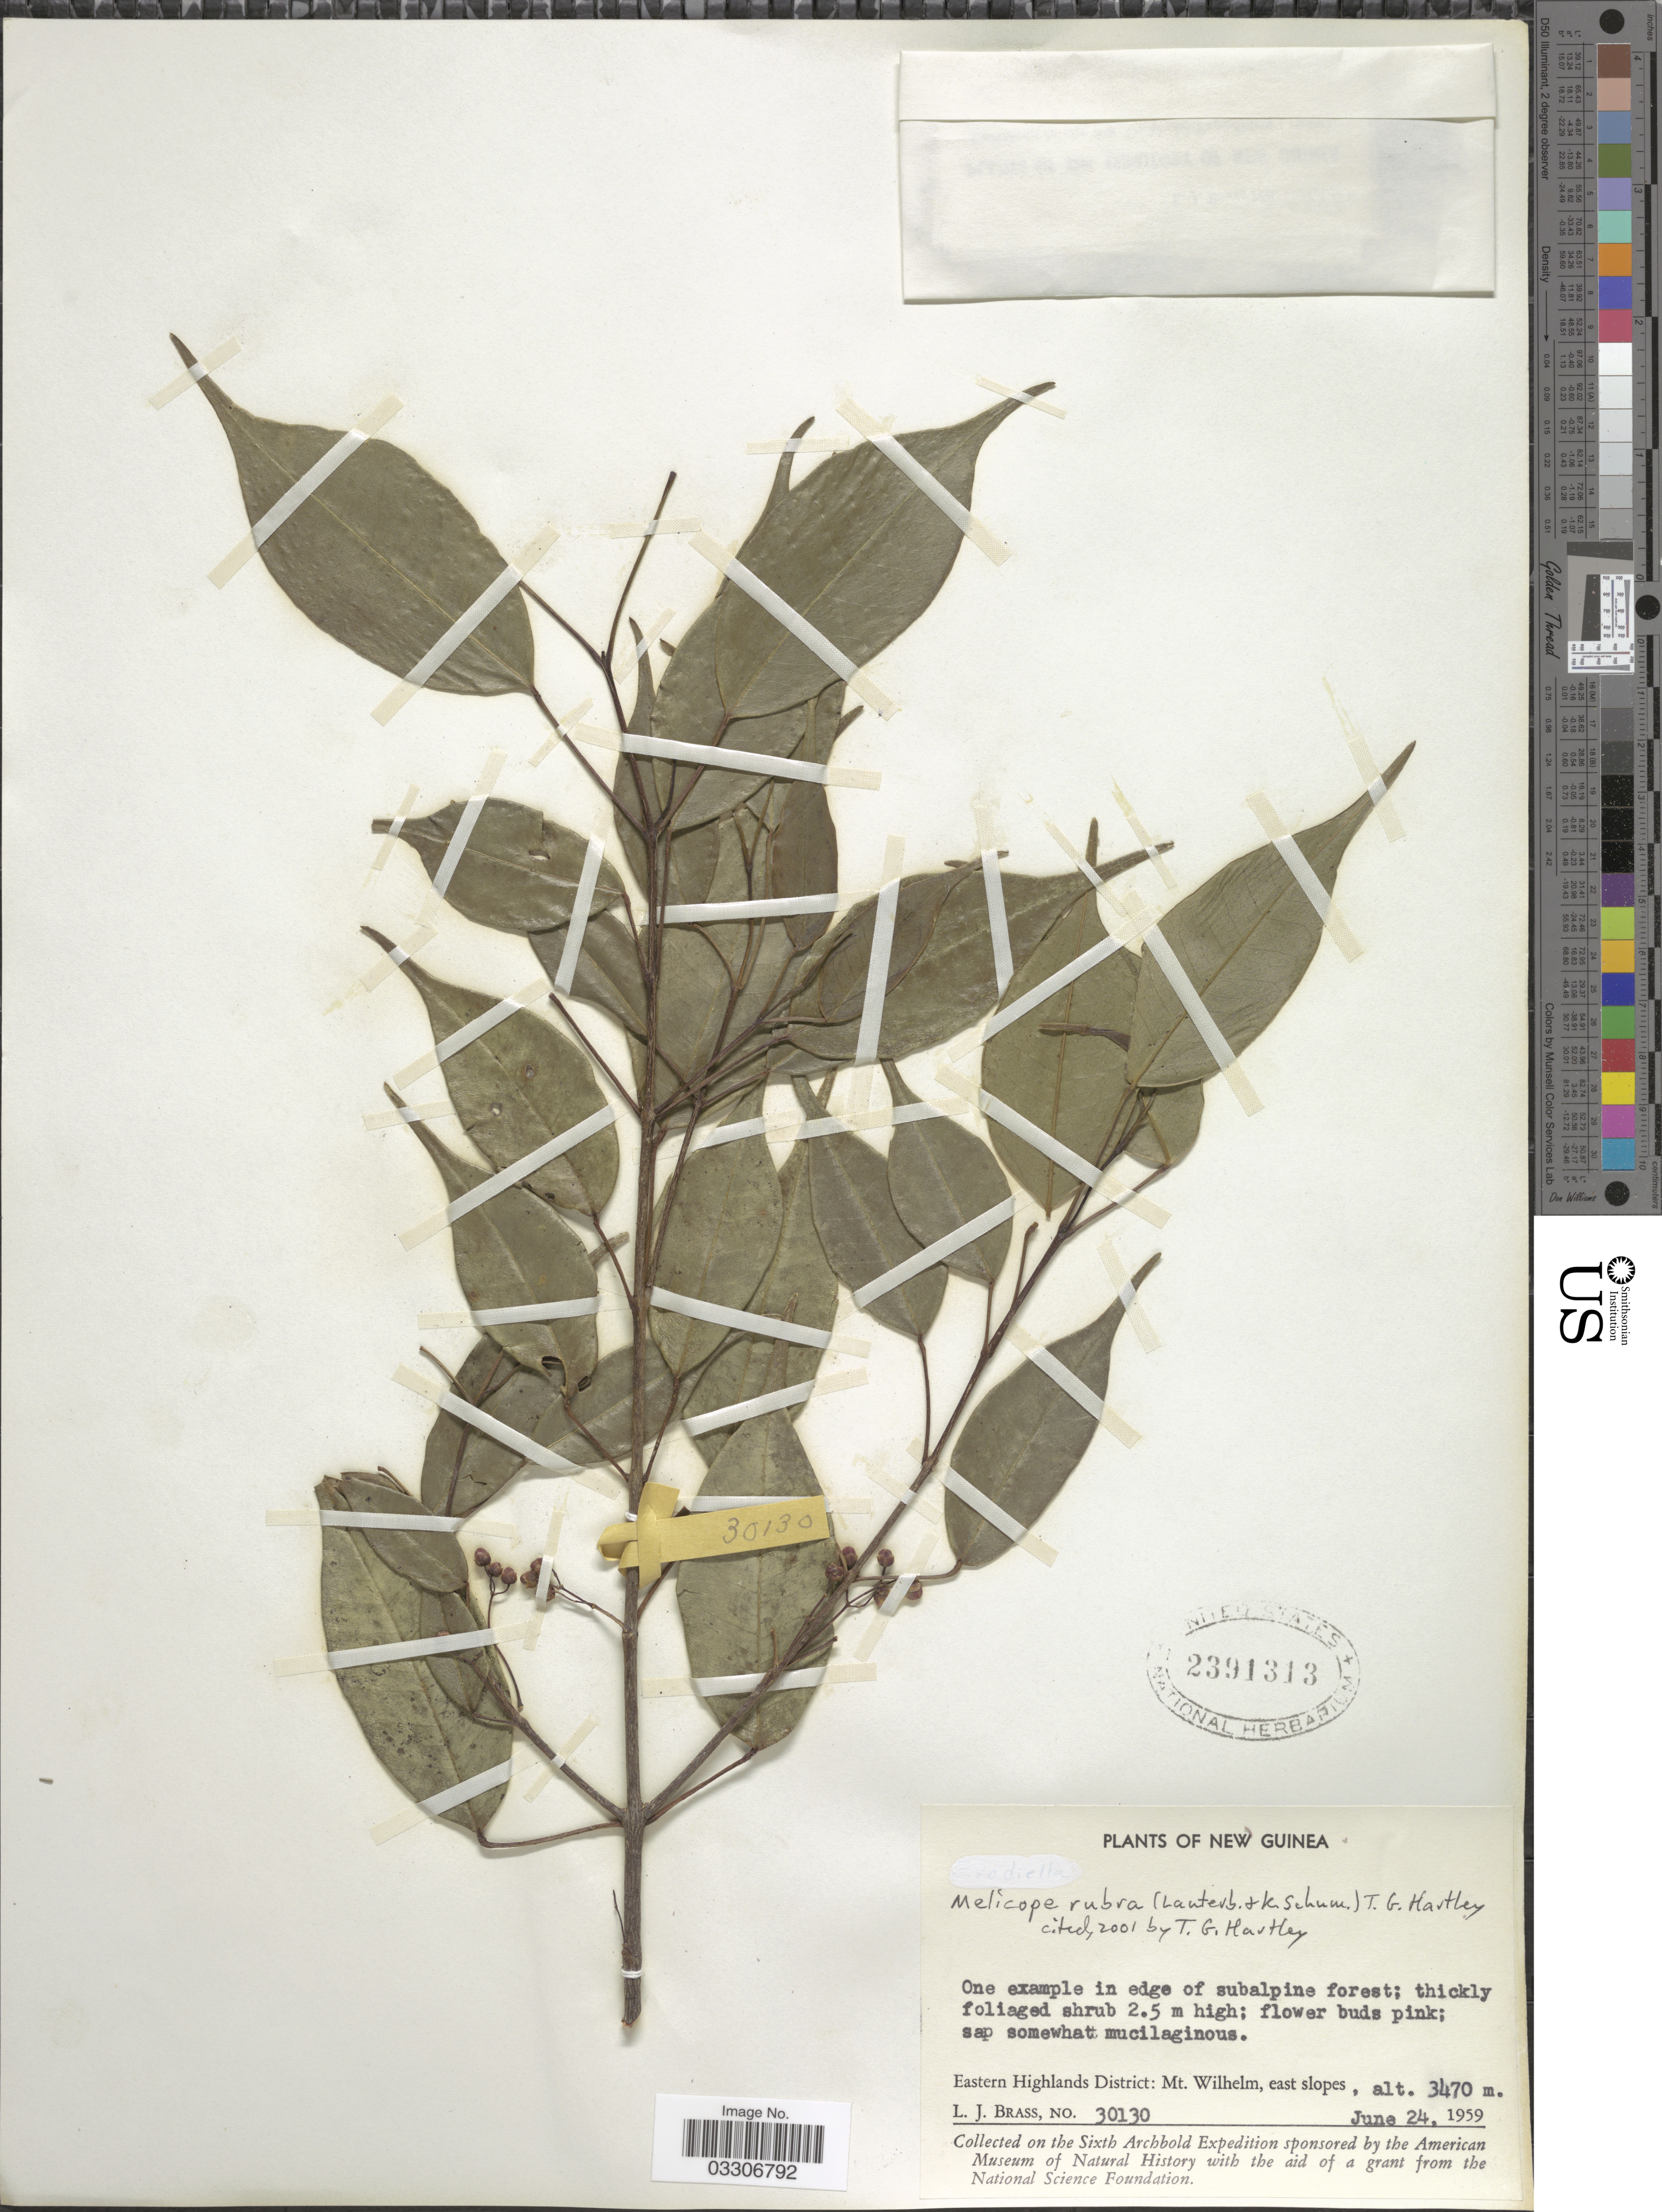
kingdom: Plantae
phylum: Tracheophyta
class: Magnoliopsida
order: Sapindales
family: Rutaceae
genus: Melicope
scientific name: Melicope rubra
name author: (Lauterb. & K. Schum.) T.G. Hartley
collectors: L. J. Brass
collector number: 30130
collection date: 1959-06-24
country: Papua New Guinea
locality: New Guinea. Eastern Highlands District: Mt. Wilhelm, east slopes.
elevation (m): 3470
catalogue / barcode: US 2391313